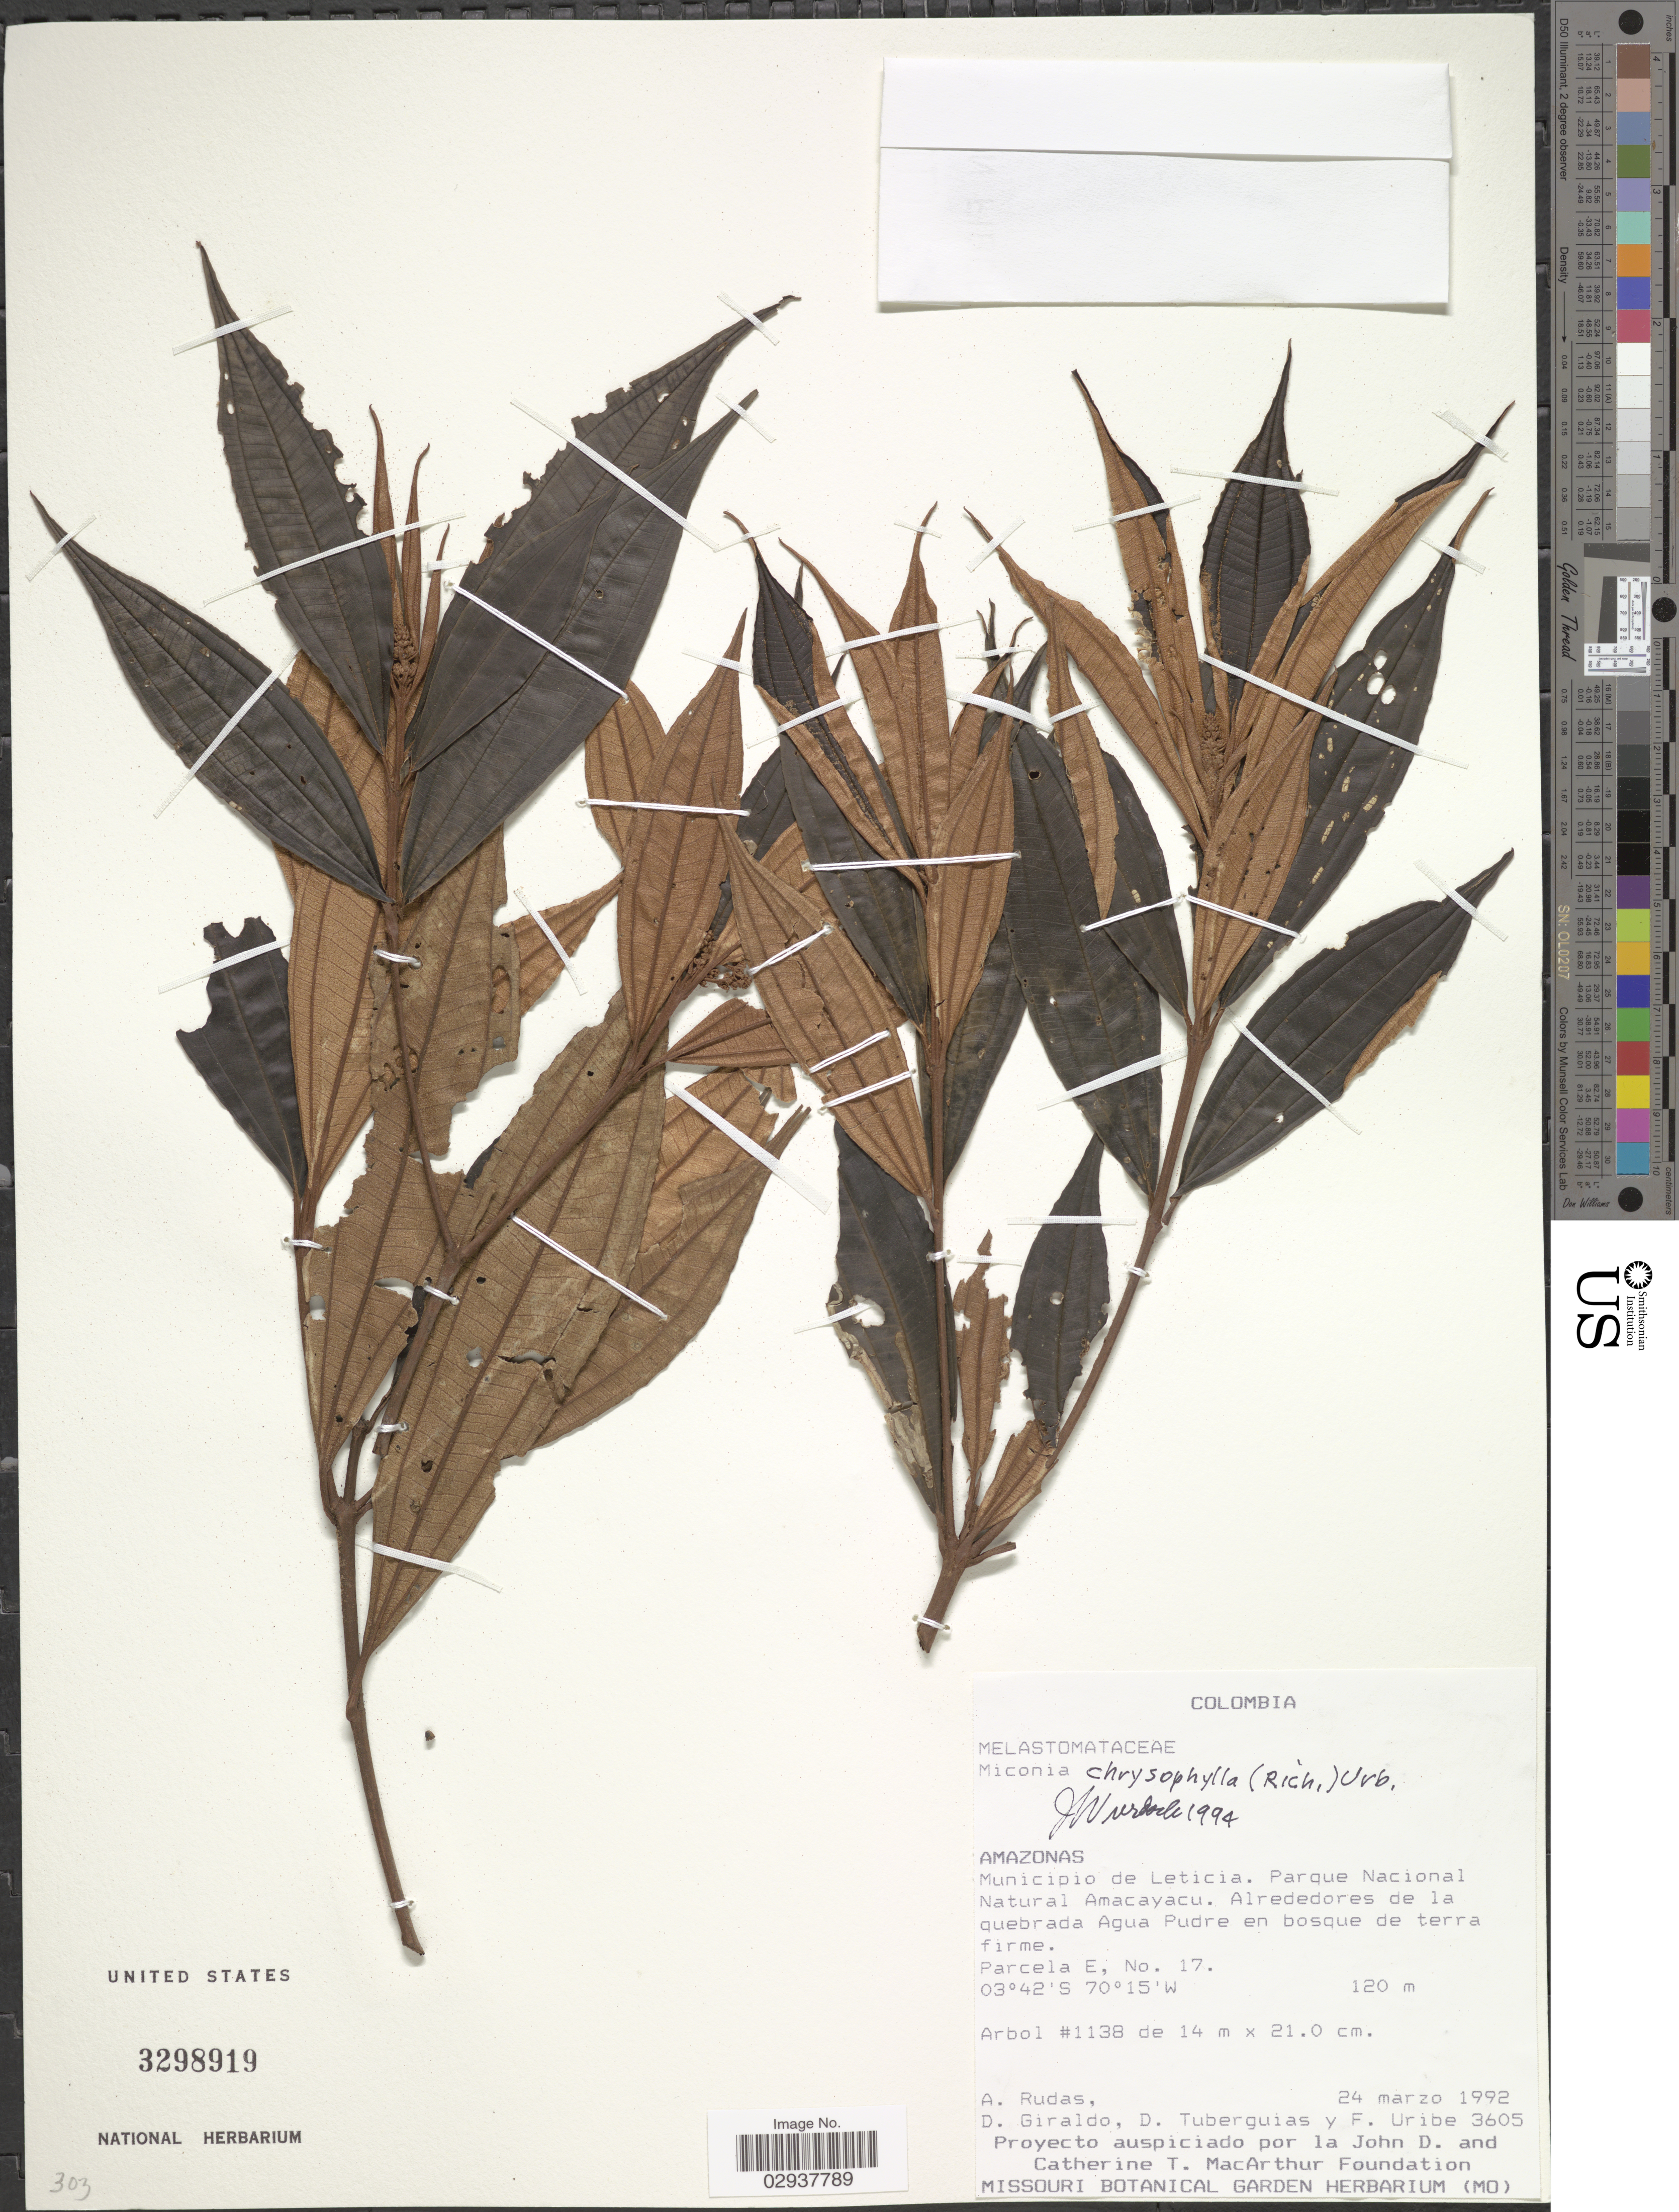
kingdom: Plantae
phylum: Tracheophyta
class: Magnoliopsida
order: Myrtales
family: Melastomataceae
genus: Miconia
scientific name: Miconia chrysophylla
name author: (Rich.) Urb.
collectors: A. Rudas, D. Giraldo, D. Tuberguias & F. Uribe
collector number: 3605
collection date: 1992-03-24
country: Colombia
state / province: Amazônas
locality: Municipio de Leticia. Parque Nacional Natural Amacayacu. Alrededores de la quebrada Agua Pudre en bosque de terra firme. Parcela E, No. 17.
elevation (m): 120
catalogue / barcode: US 3298919